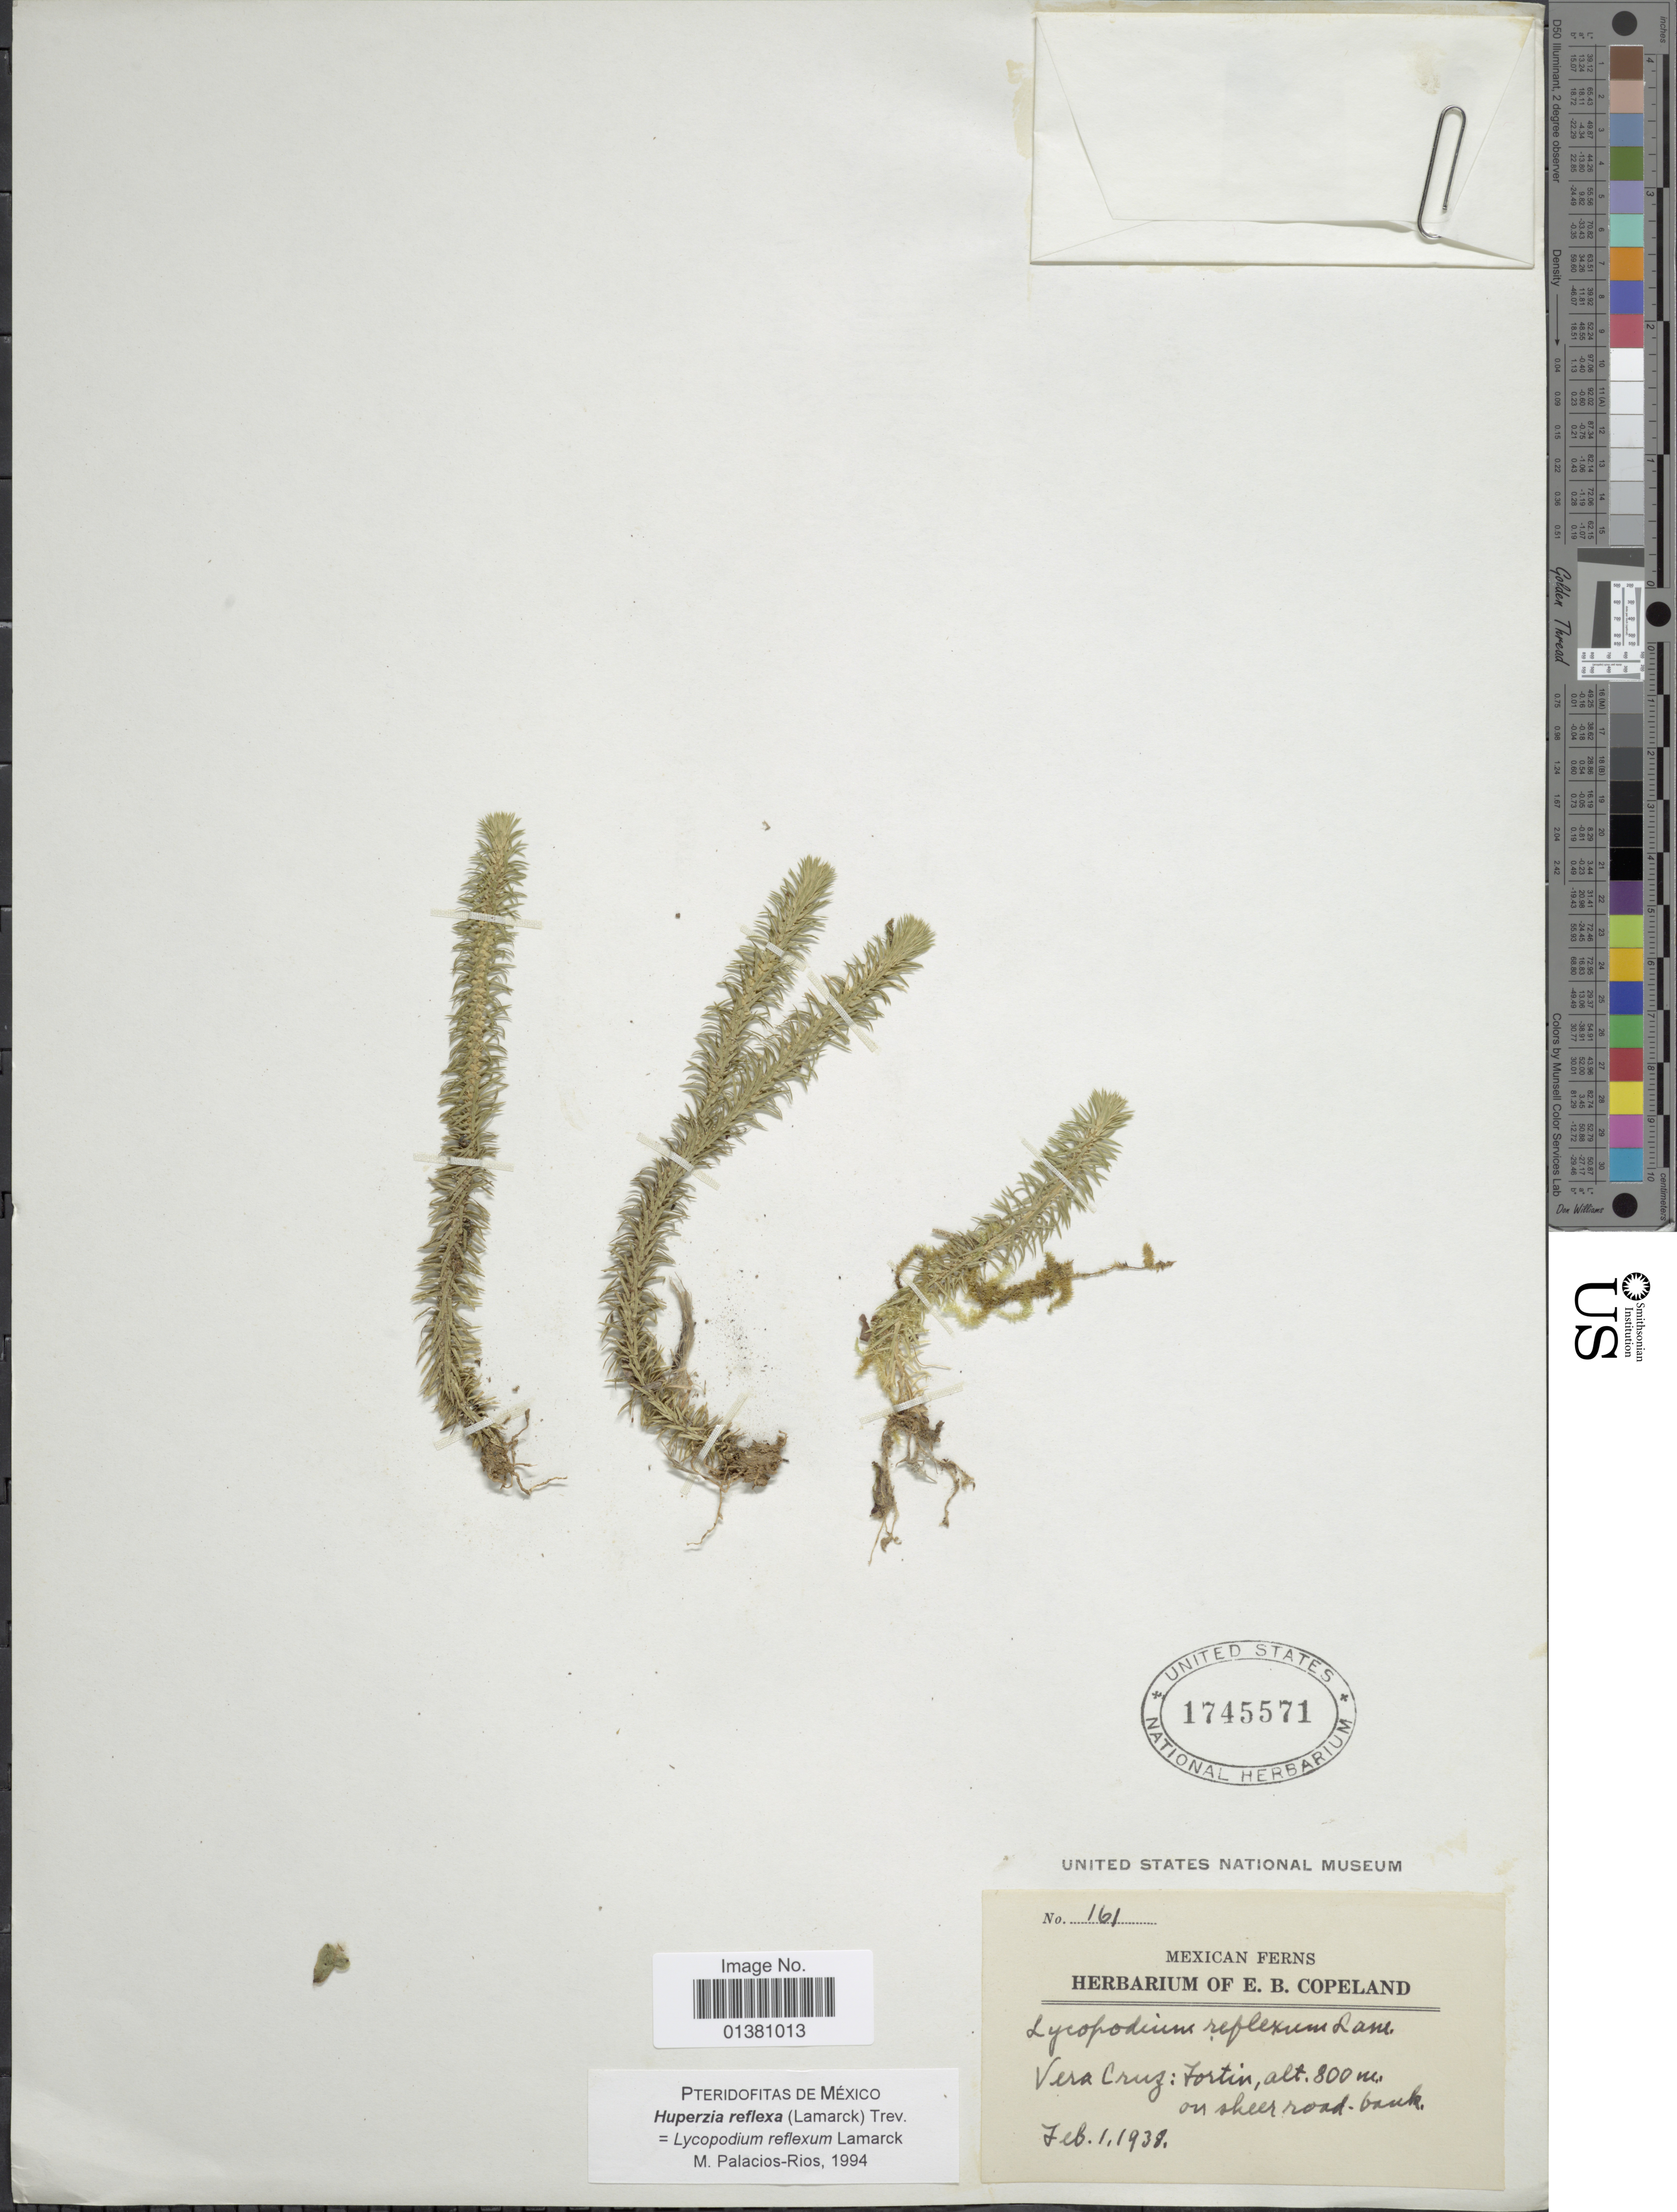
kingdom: Plantae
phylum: Tracheophyta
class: Lycopodiopsida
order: Lycopodiales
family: Lycopodiaceae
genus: Phlegmariurus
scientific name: Phlegmariurus reflexus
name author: (Lam.) B. Øllg.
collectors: E. B. Copeland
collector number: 161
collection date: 1938-02-01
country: Mexico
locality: Vera Cruz: Fortin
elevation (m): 800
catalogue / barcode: US 1745571